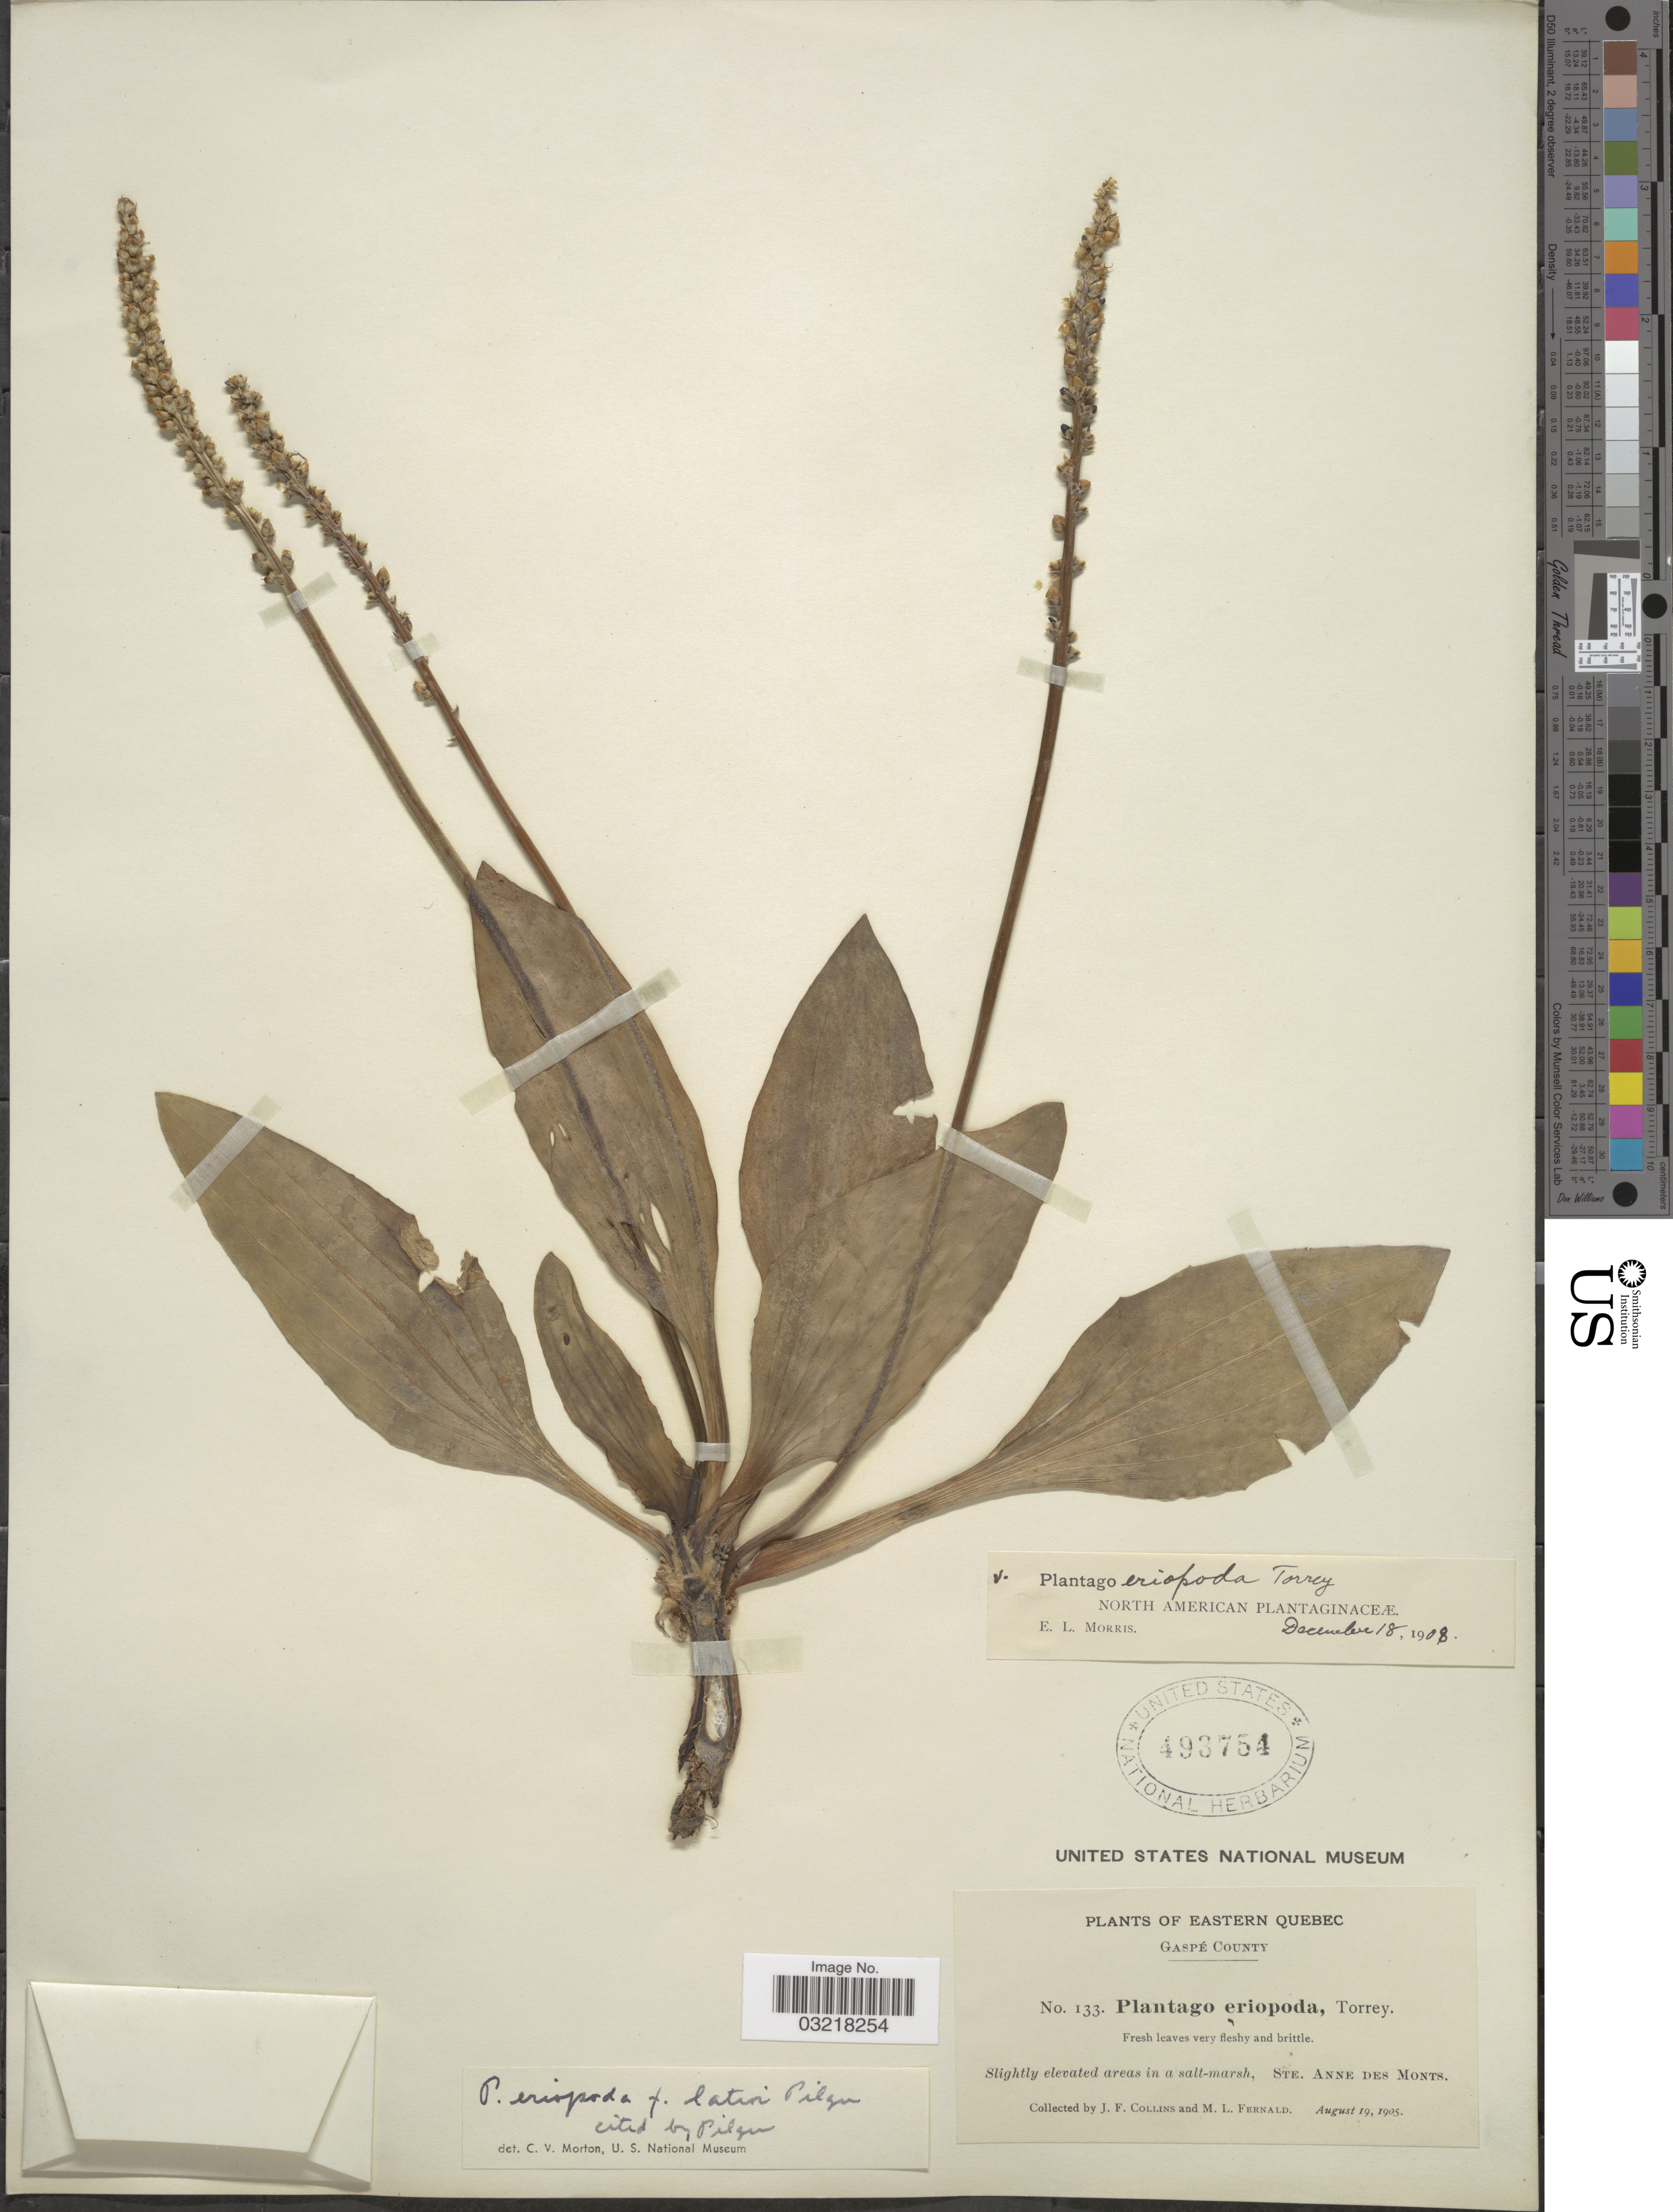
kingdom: Plantae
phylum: Tracheophyta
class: Magnoliopsida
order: Lamiales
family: Plantaginaceae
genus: Plantago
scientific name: Plantago eriopoda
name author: Torr.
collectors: J. Collins & M. L. Fernald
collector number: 133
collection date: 1905-08-19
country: Canada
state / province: Quebec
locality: Eastern Quebec. Gaspé County. Ste. Anne des Monts.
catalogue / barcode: US 493754